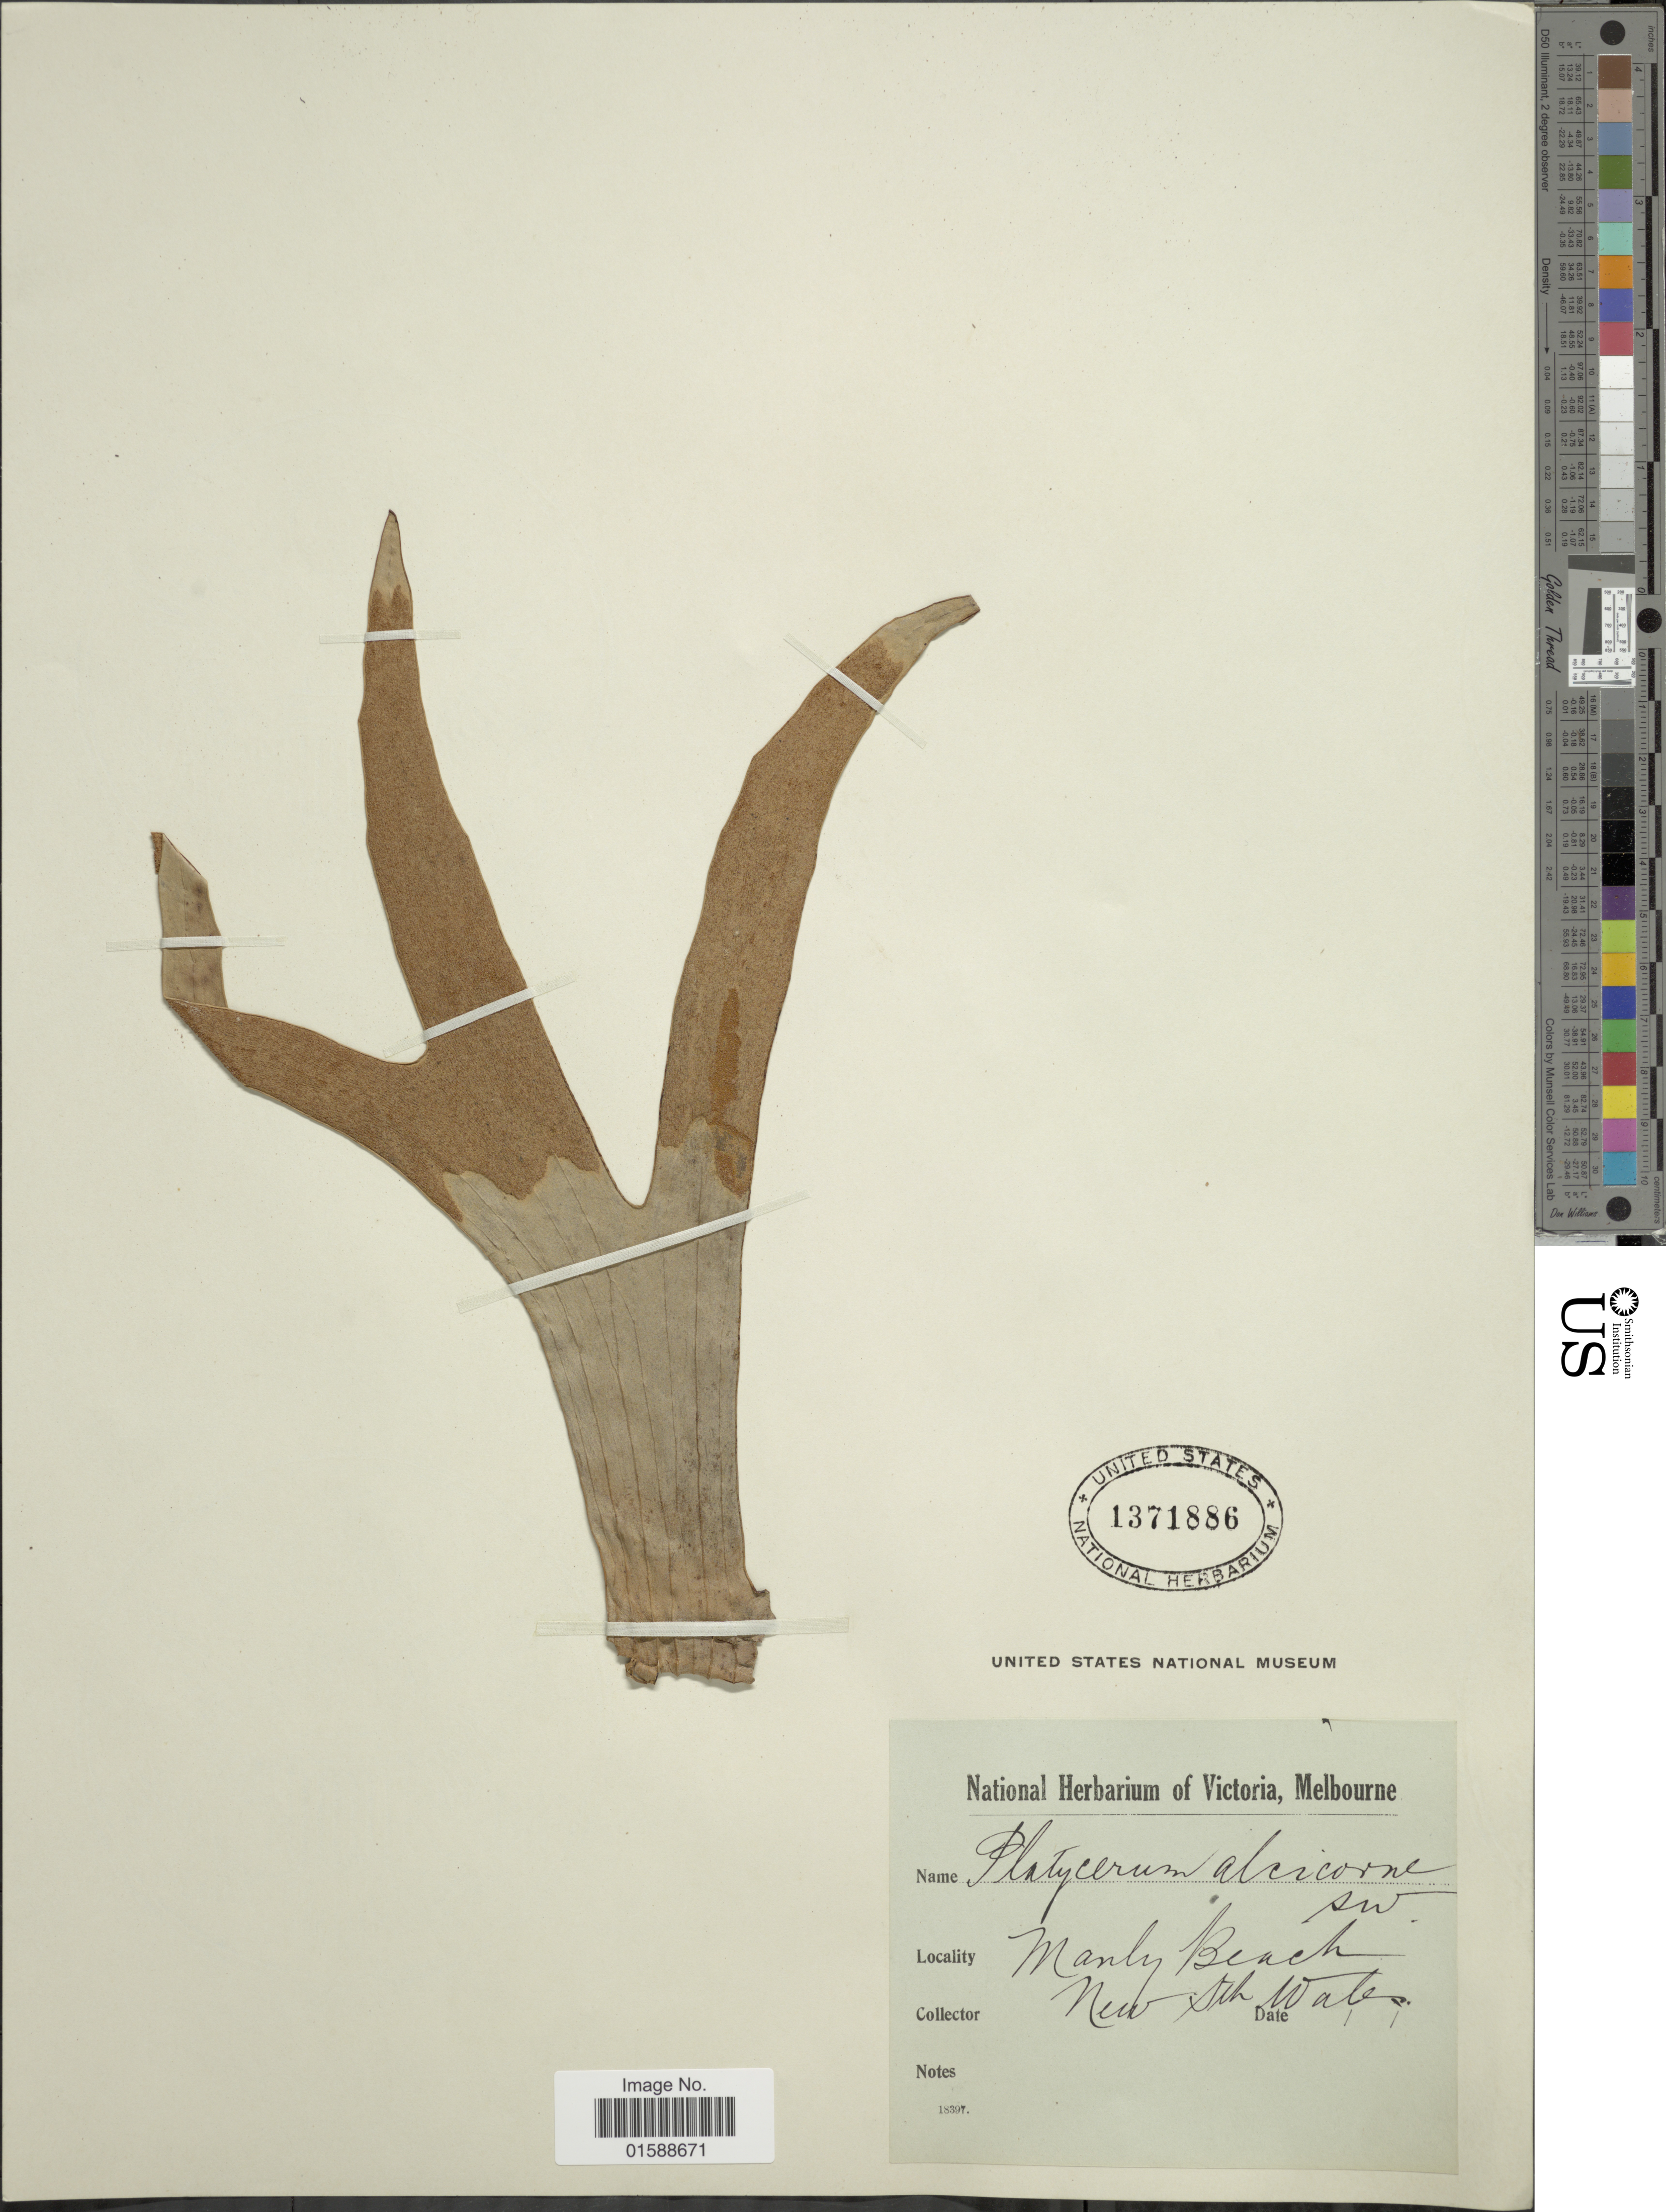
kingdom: Plantae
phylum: Tracheophyta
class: Polypodiopsida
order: Polypodiales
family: Polypodiaceae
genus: Platycerium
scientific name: Platycerium bifurcatum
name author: (Cav.) C. Chr.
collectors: National Herbarium of Victoria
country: Australia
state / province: New South Wales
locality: Manly Beach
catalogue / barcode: US 1371886